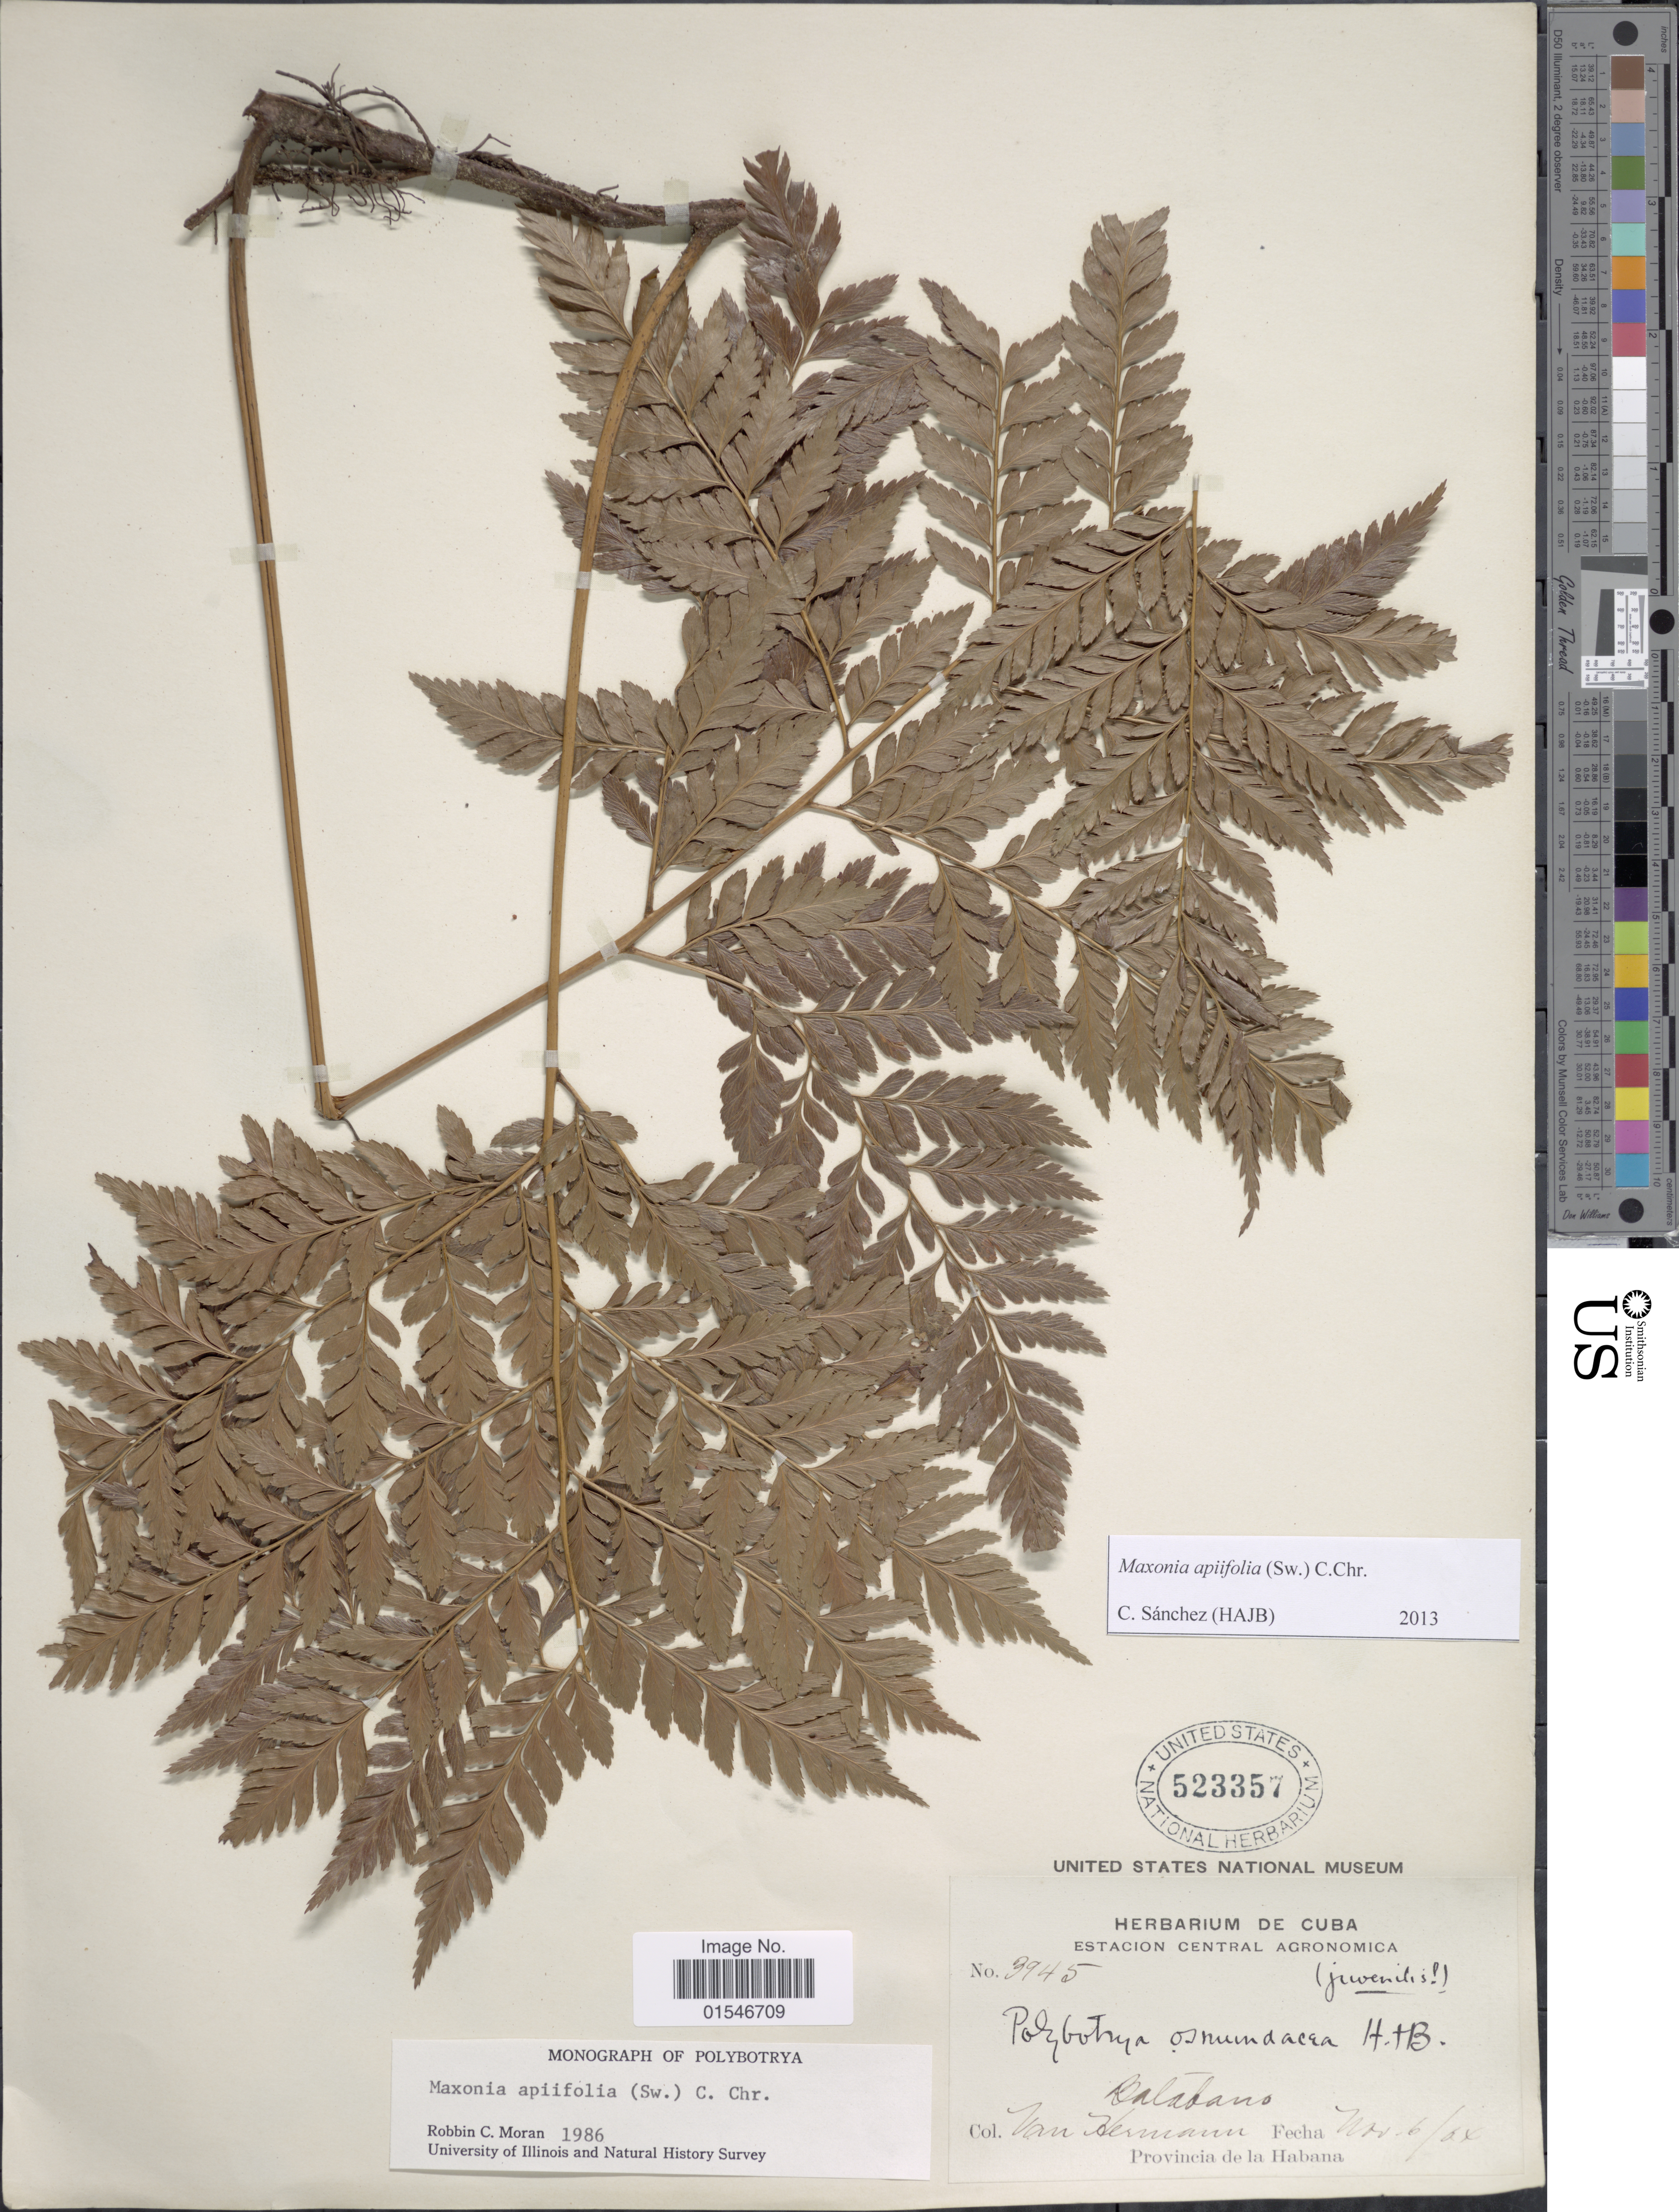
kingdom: Plantae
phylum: Tracheophyta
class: Polypodiopsida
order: Polypodiales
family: Dryopteridaceae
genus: Maxonia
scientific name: Maxonia apiifolia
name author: (Sw.) C. Chr.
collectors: Van Hermann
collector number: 3945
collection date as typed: Transcribed d/m/y: 6/11/4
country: Cuba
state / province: La Habana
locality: Batabano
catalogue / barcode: US 523357